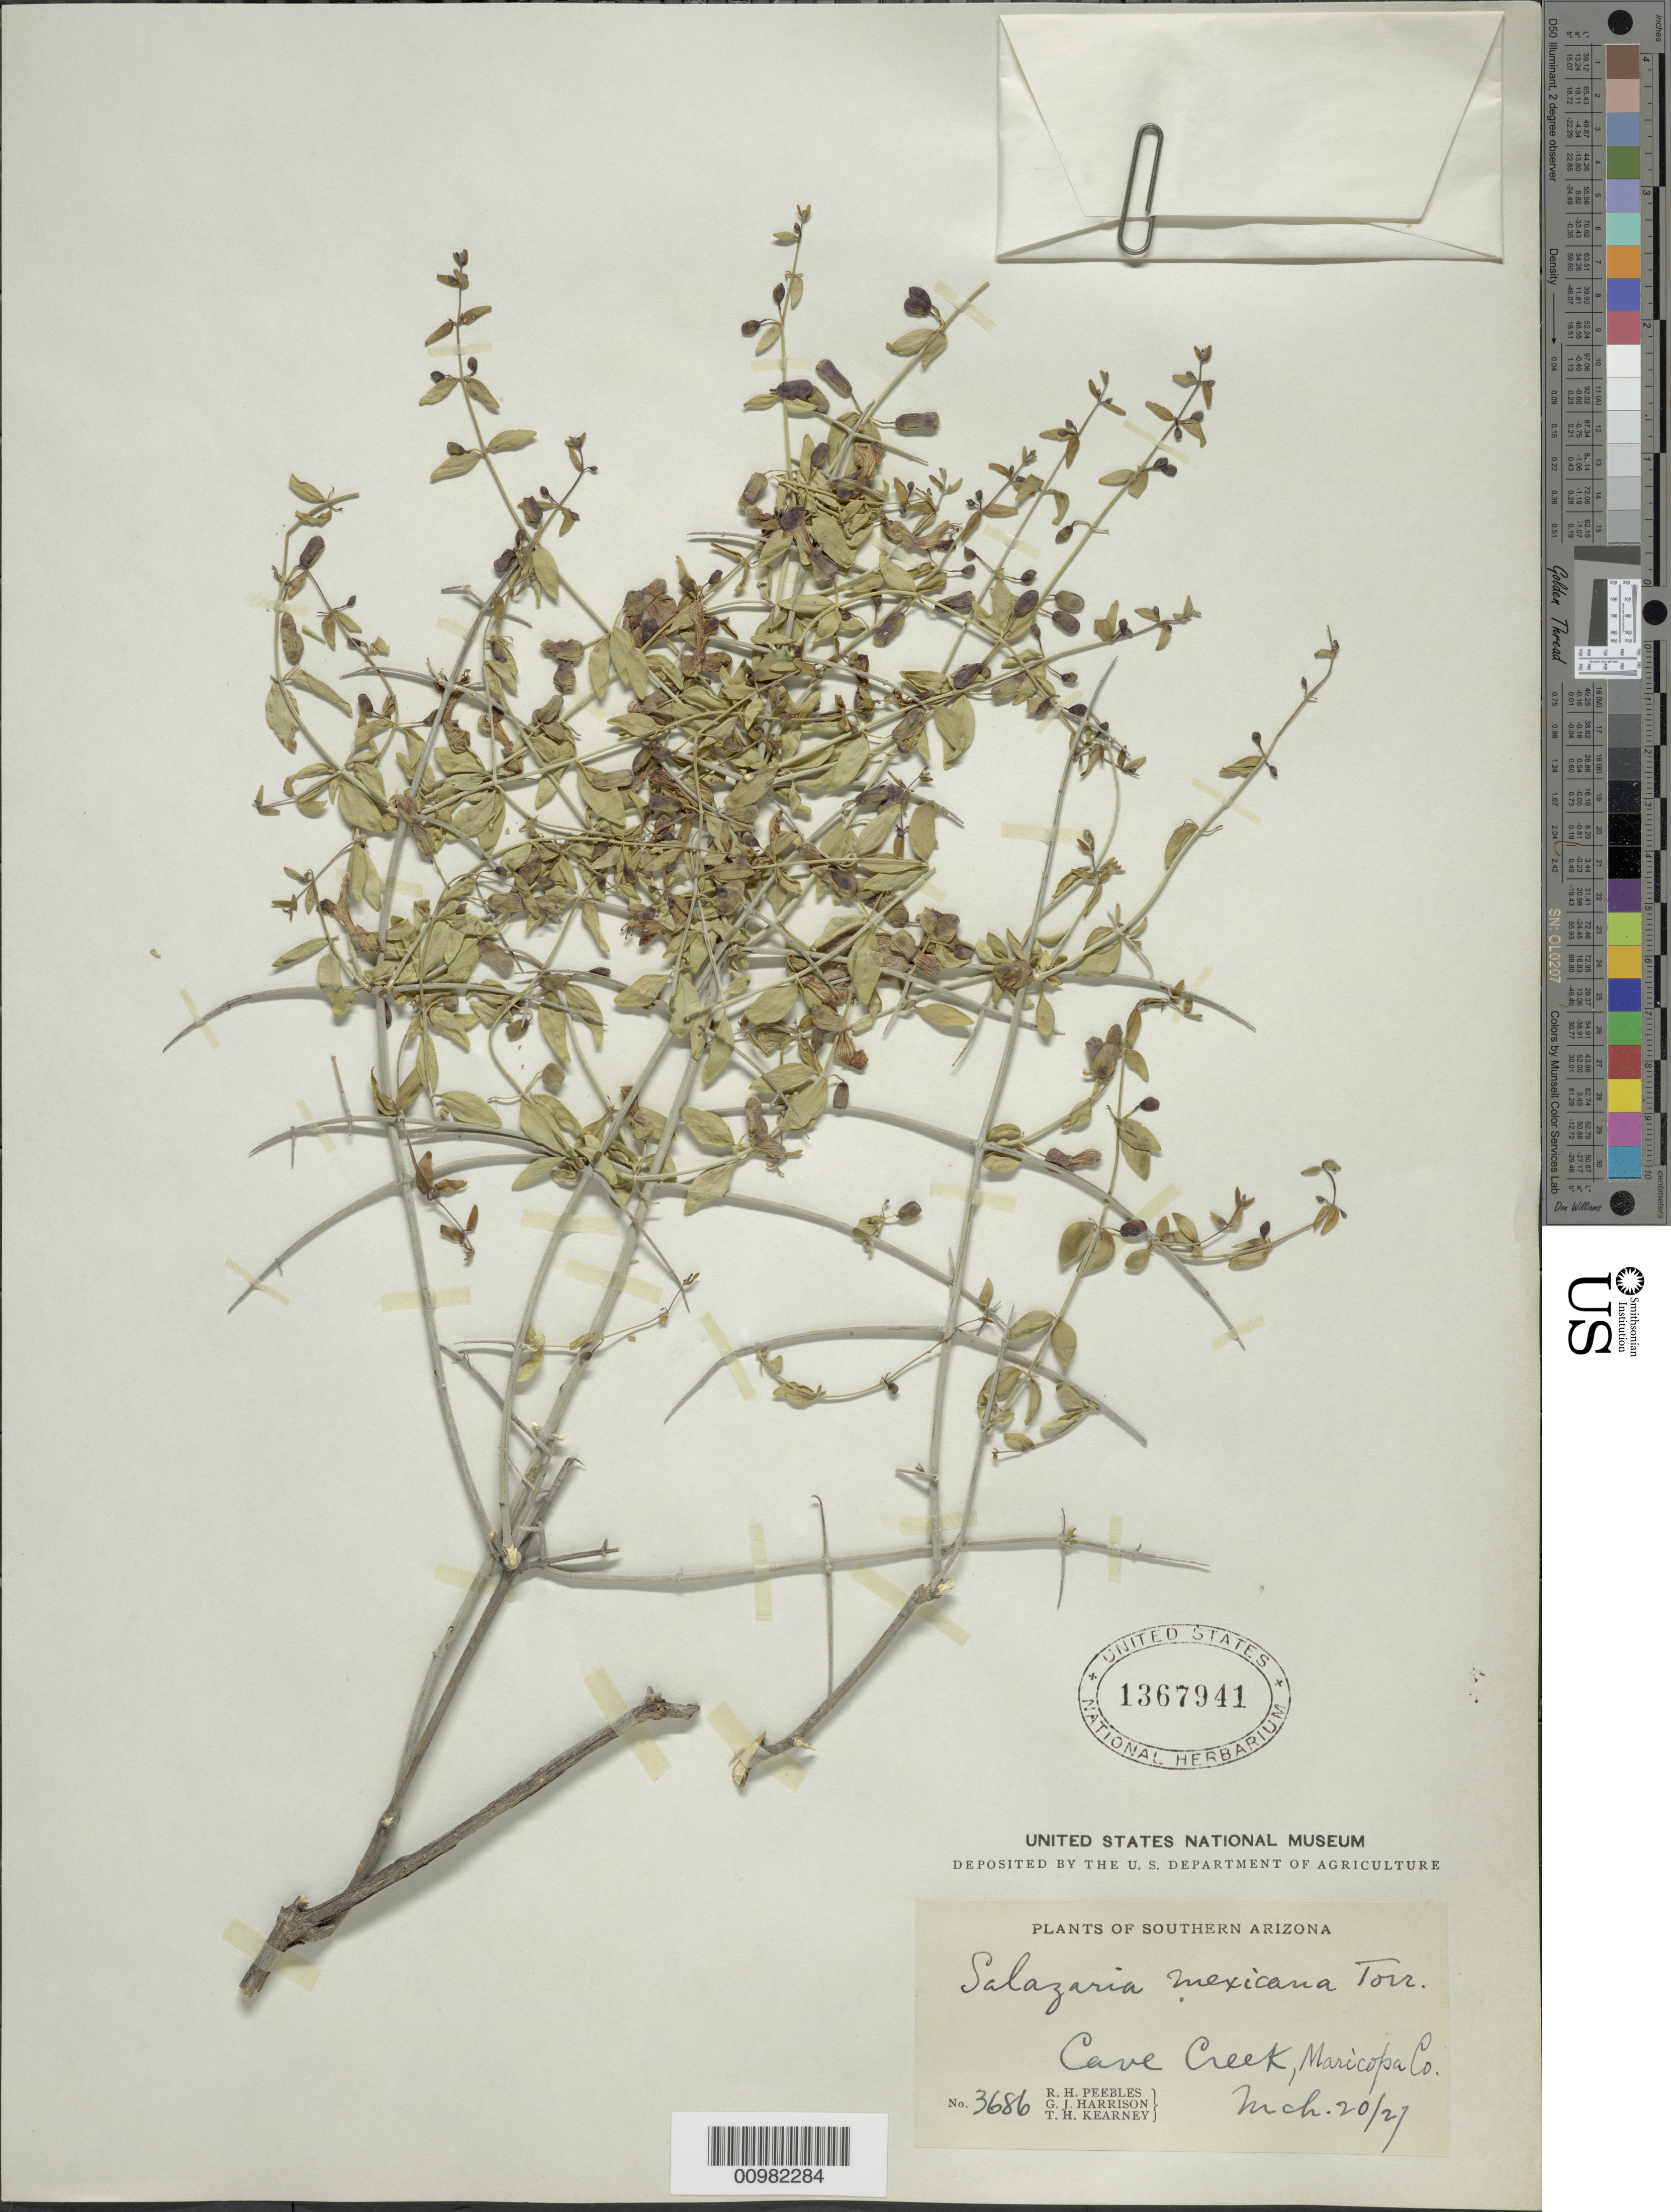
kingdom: Plantae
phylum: Tracheophyta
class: Magnoliopsida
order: Lamiales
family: Lamiaceae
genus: Salazaria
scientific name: Salazaria mexicana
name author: Torr.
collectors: R. H. Peebles & G. J. Harrison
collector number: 3686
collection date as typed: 20 Mar 1927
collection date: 1927-03-20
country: United States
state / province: Arizona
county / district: Maricopa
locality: Cave Creek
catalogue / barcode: US 1367941